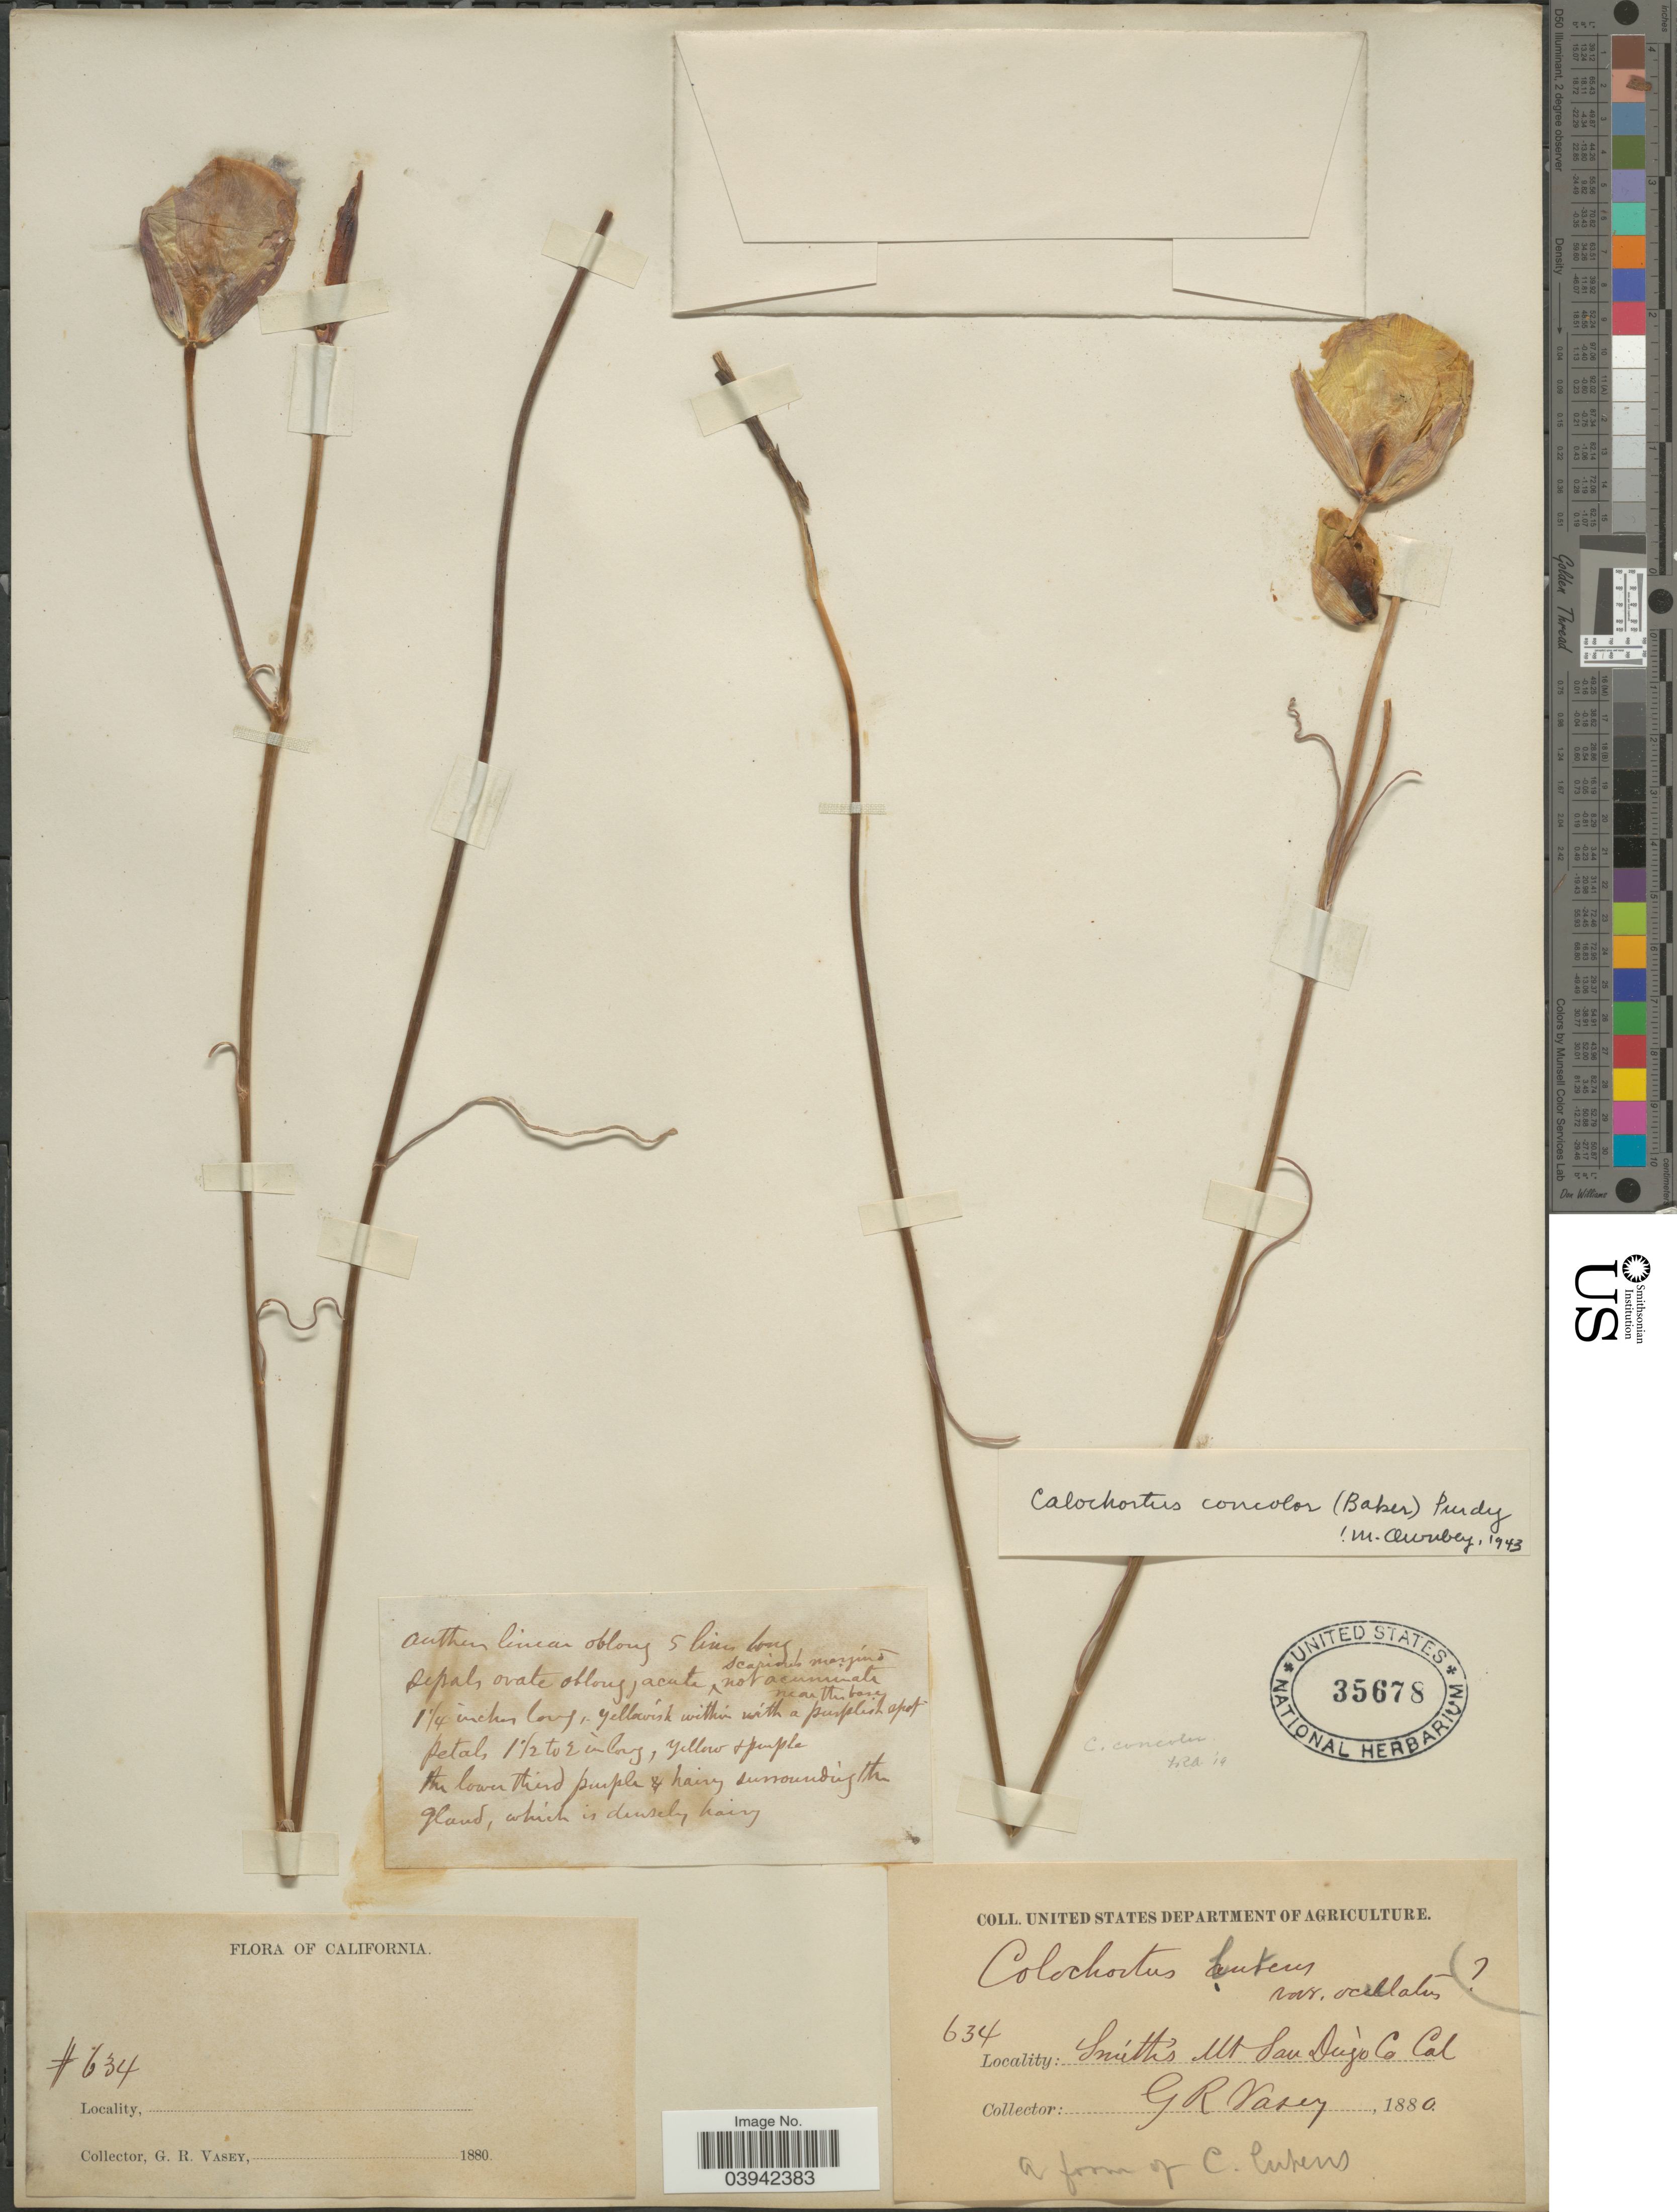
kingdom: Plantae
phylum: Tracheophyta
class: Liliopsida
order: Liliales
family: Liliaceae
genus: Calochortus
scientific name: Calochortus concolor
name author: (Baker) Purdy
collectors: G. R. Vasey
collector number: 634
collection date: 1880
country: United States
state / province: California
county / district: San Diego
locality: Smith's Mt San Diego Co.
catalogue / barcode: US 35678